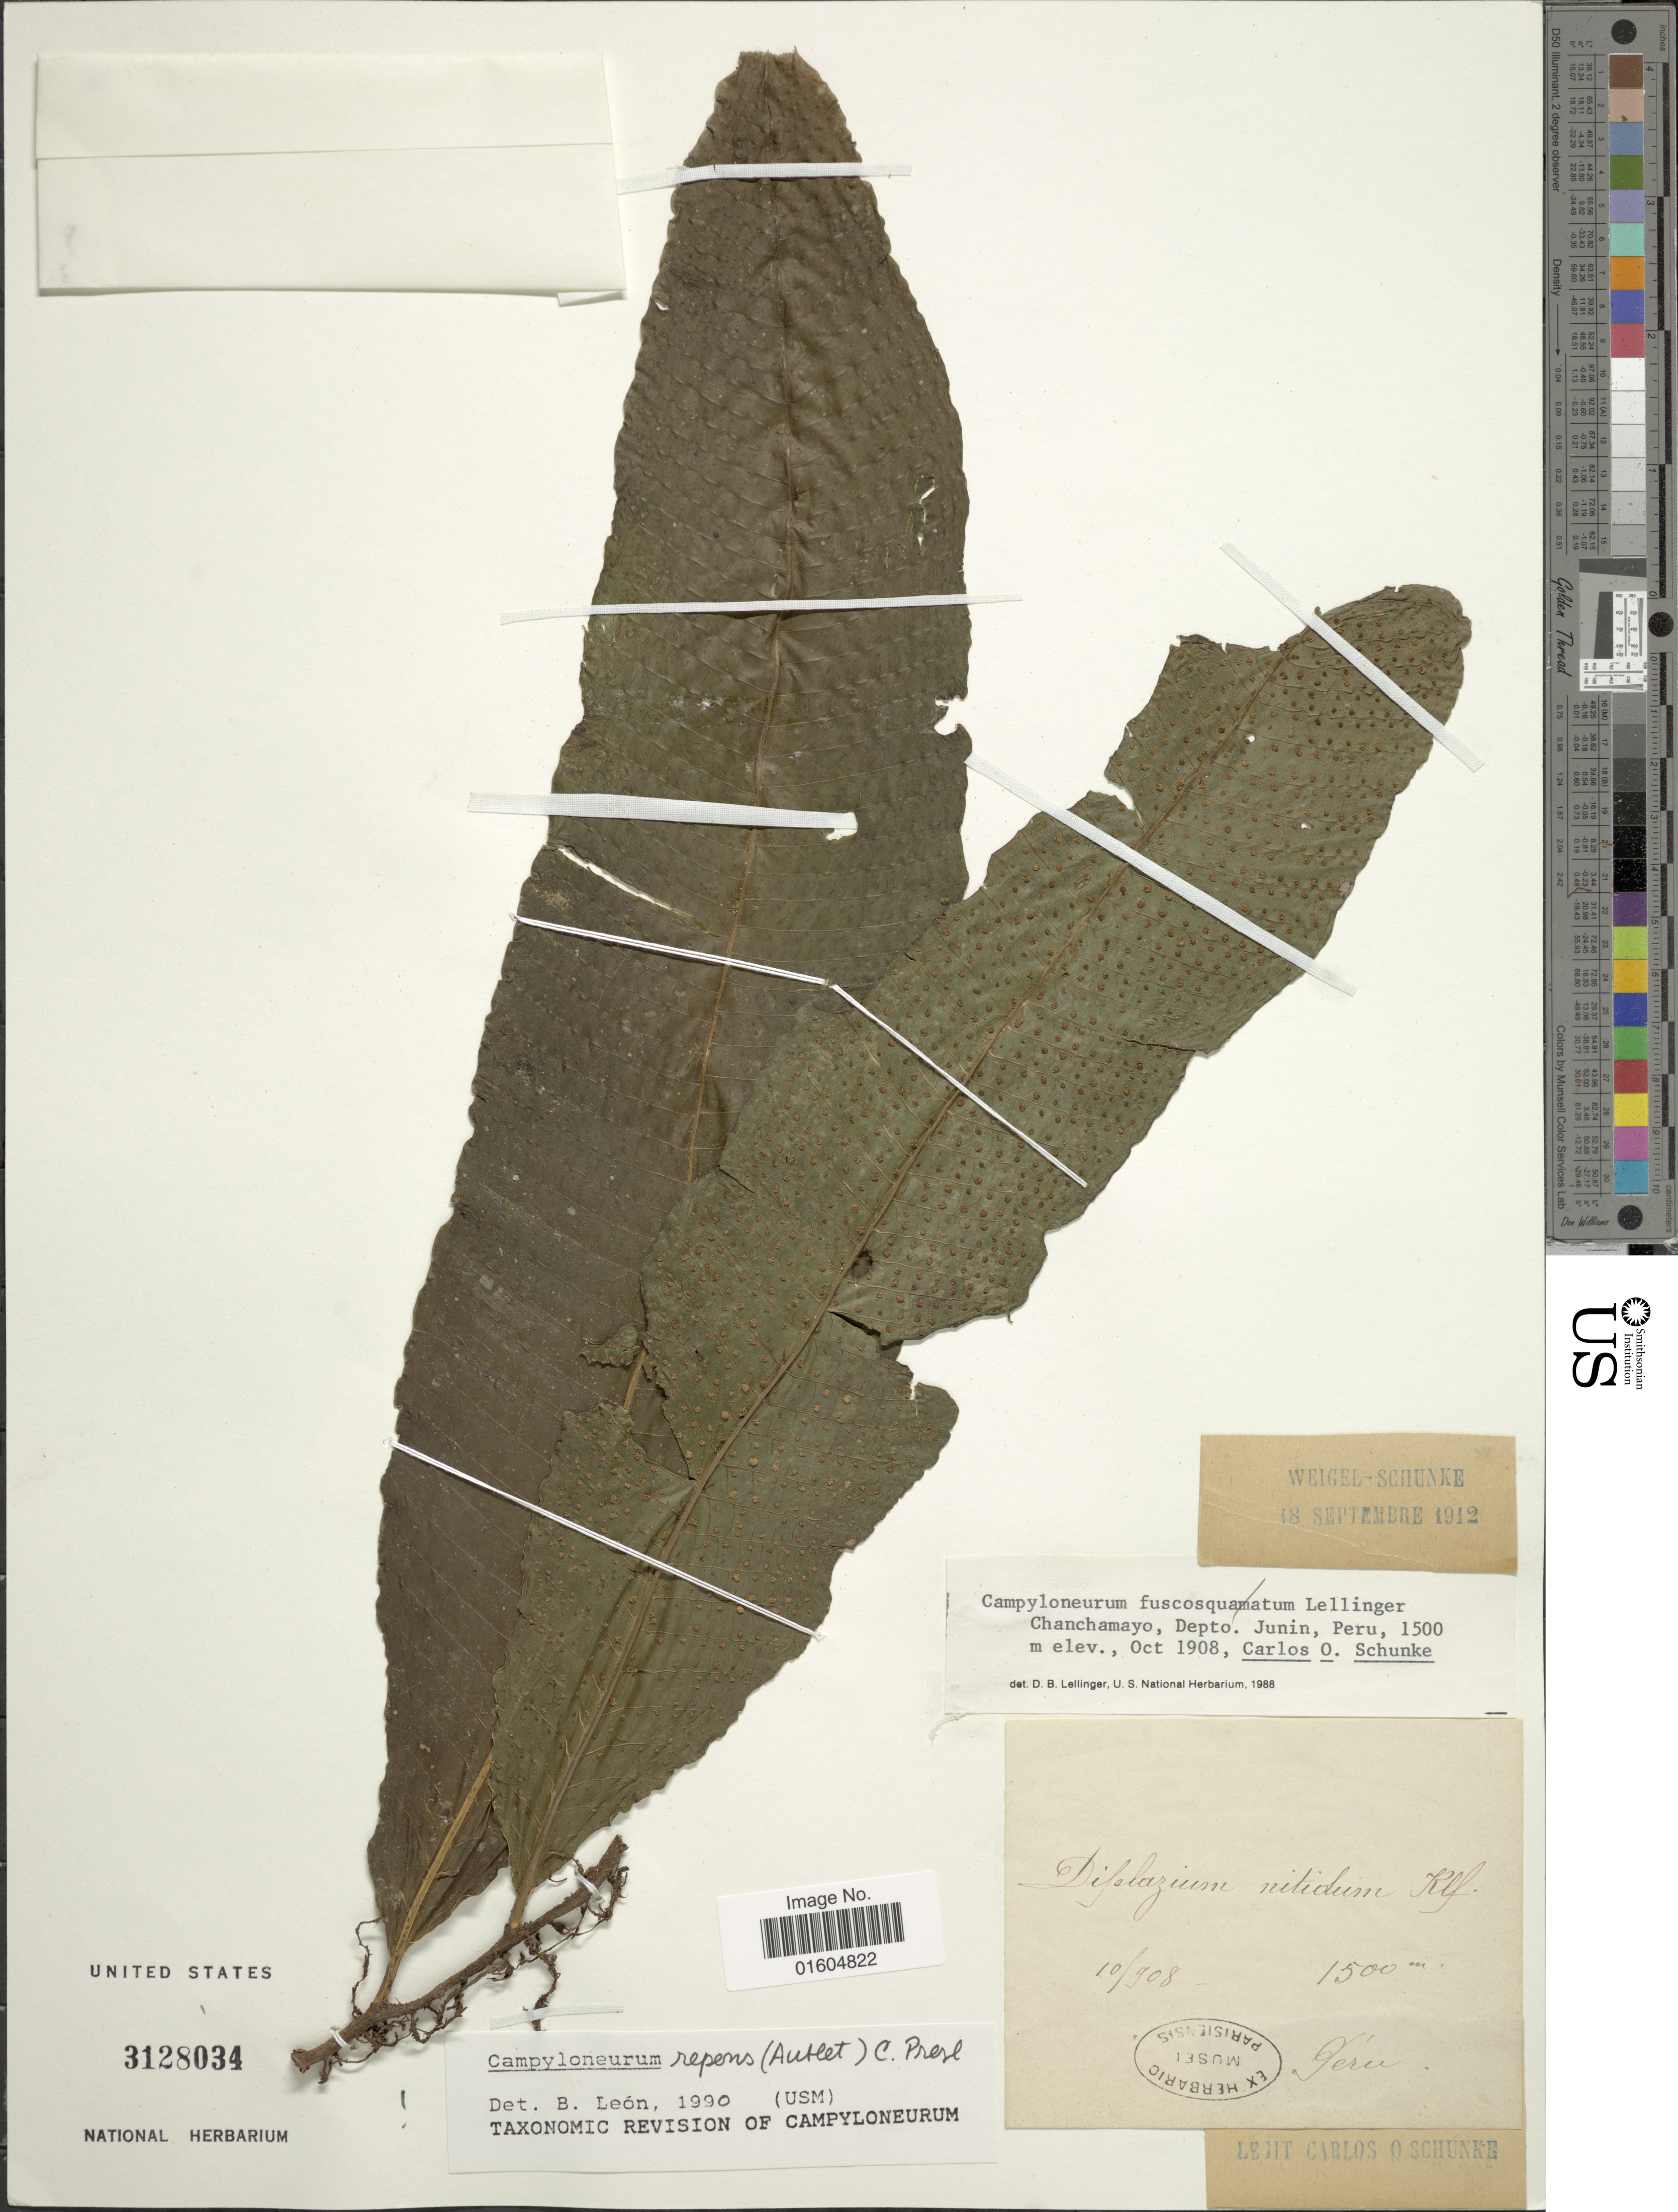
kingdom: Plantae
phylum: Tracheophyta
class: Polypodiopsida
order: Polypodiales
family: Polypodiaceae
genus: Campyloneurum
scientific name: Campyloneurum repens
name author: (Aubl.) C. Presl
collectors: C. Schunke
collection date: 1908-10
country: Peru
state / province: Junín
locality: Chanchamayo, Depto. Junin, peru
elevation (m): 1500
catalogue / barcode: US 3128034